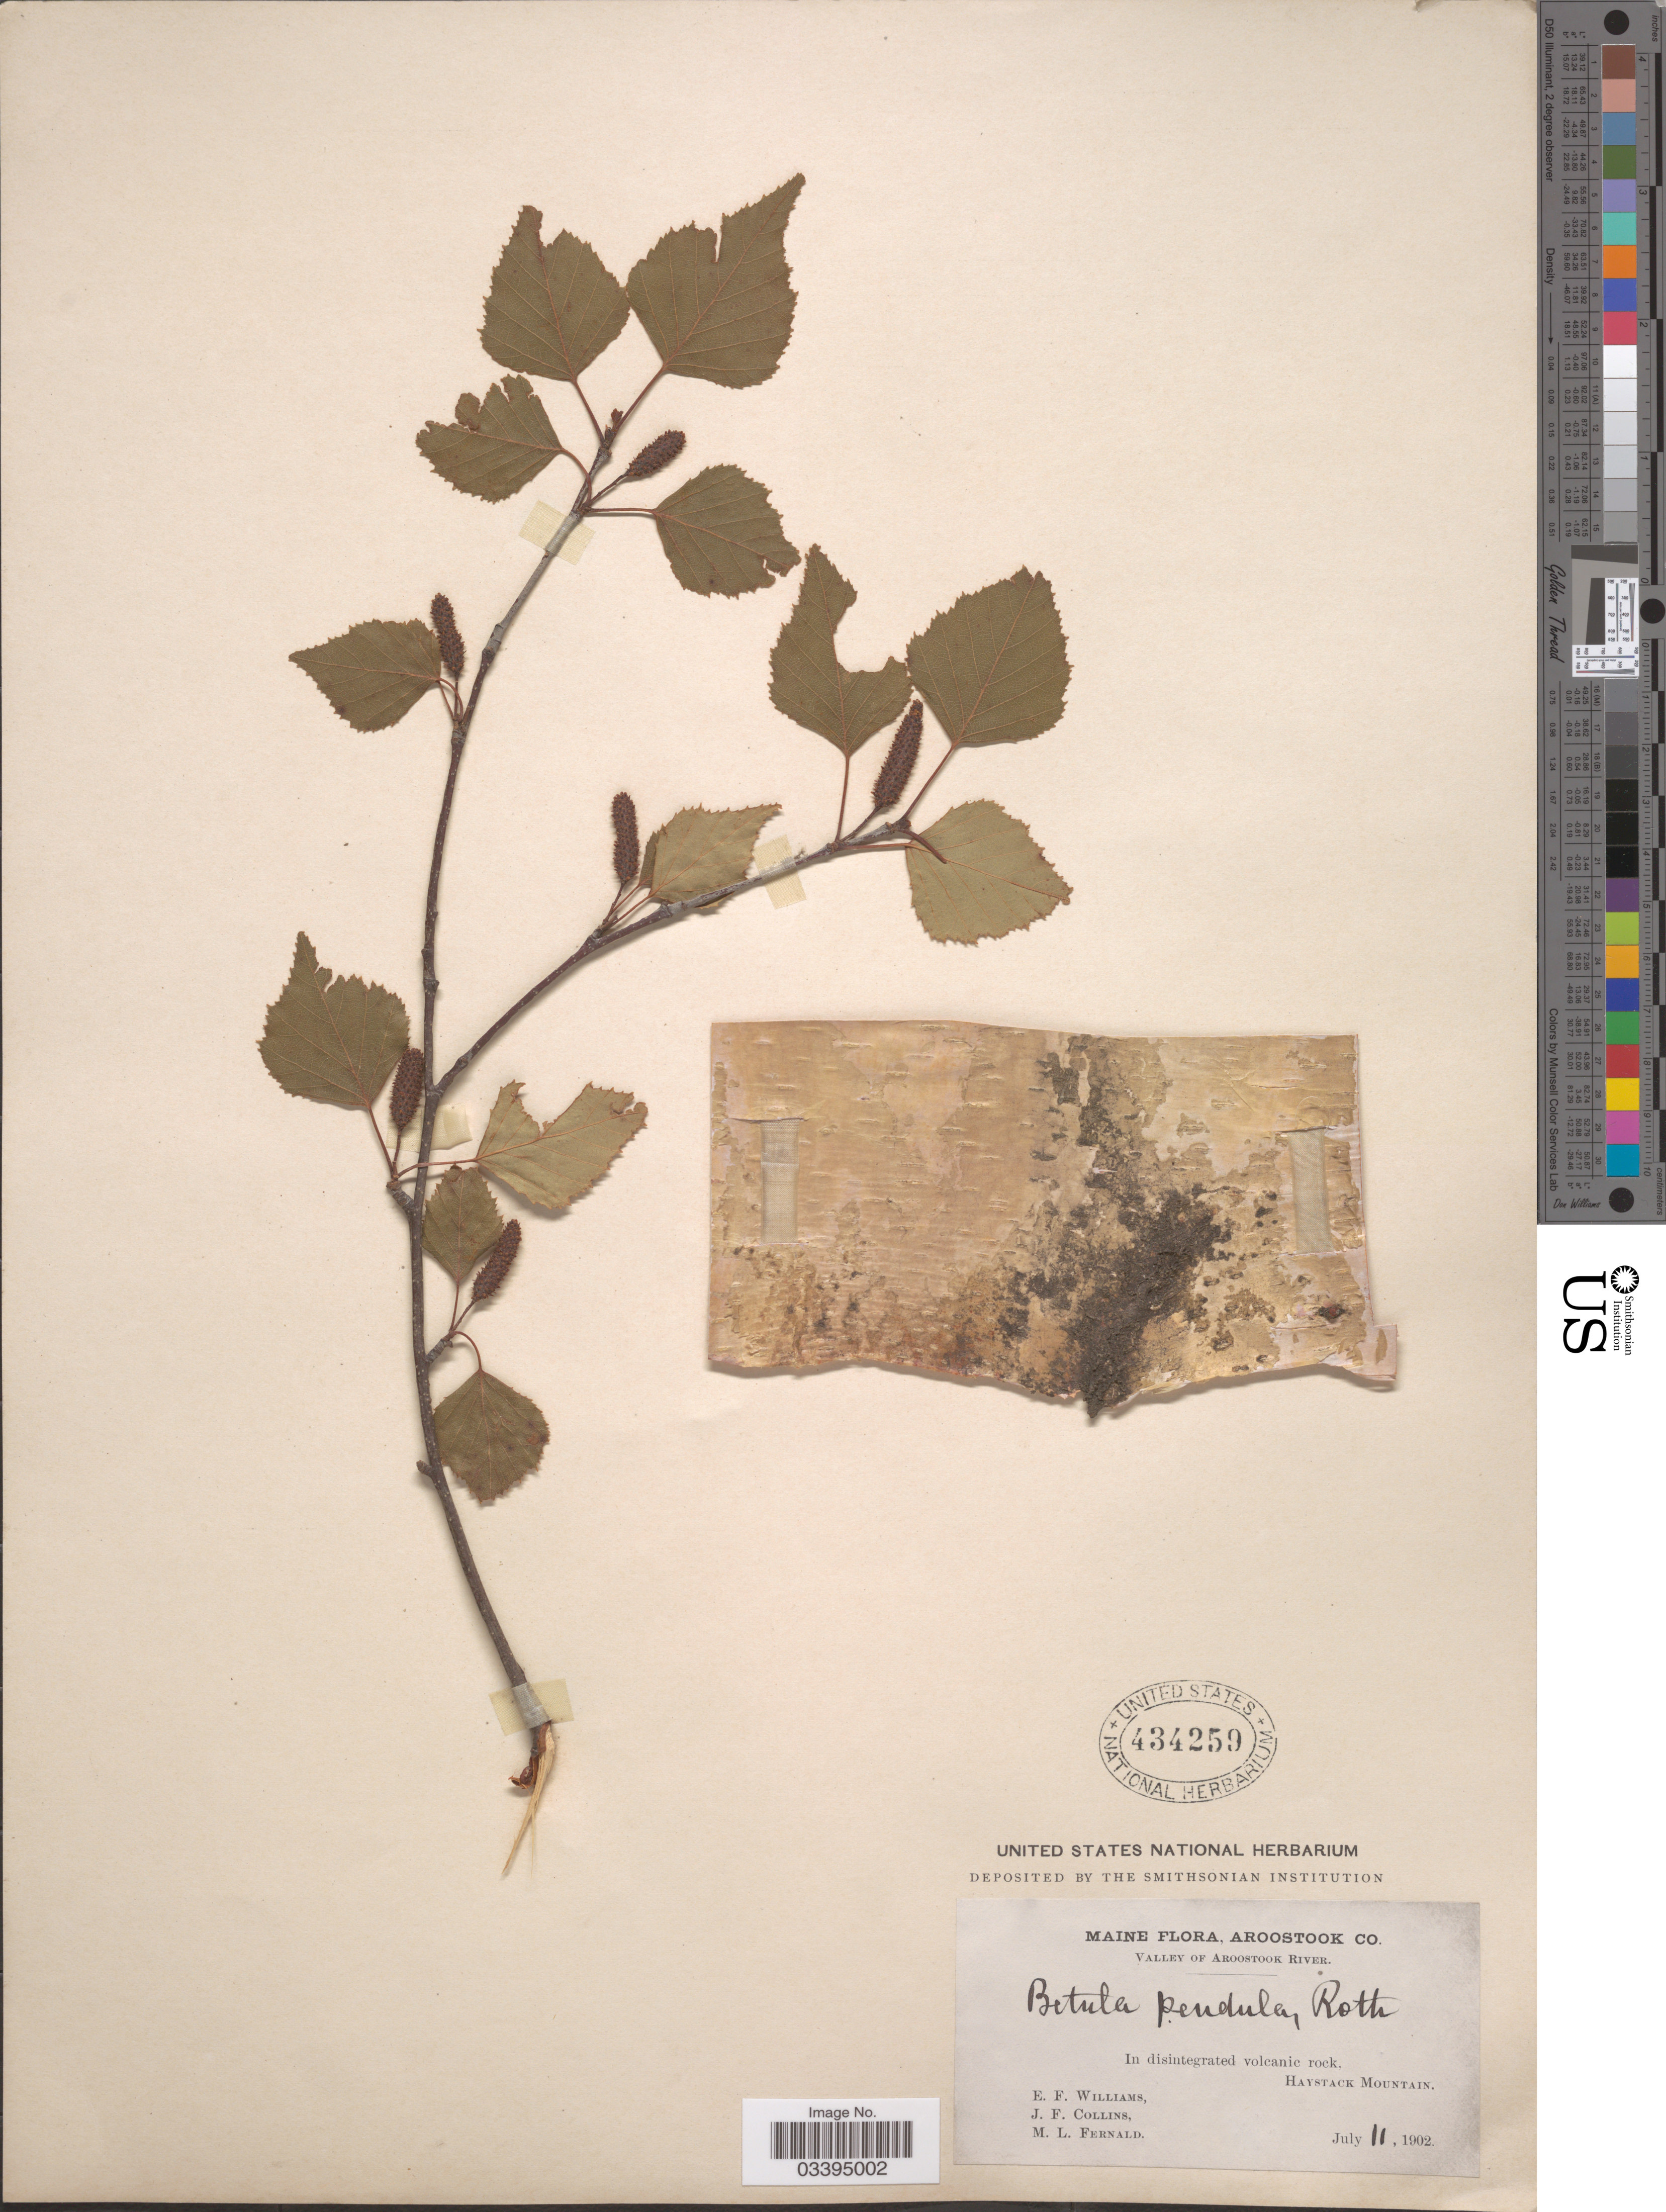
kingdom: Plantae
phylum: Tracheophyta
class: Magnoliopsida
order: Fagales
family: Betulaceae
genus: Betula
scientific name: Betula caerulea-grandis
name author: Blanch.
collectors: E. Williams, J. Collins & M. L. Fernald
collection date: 1902-07-11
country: United States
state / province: Maine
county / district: Aroostook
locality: Valley of Aroostook River. Haystack Mountain.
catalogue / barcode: US 434259